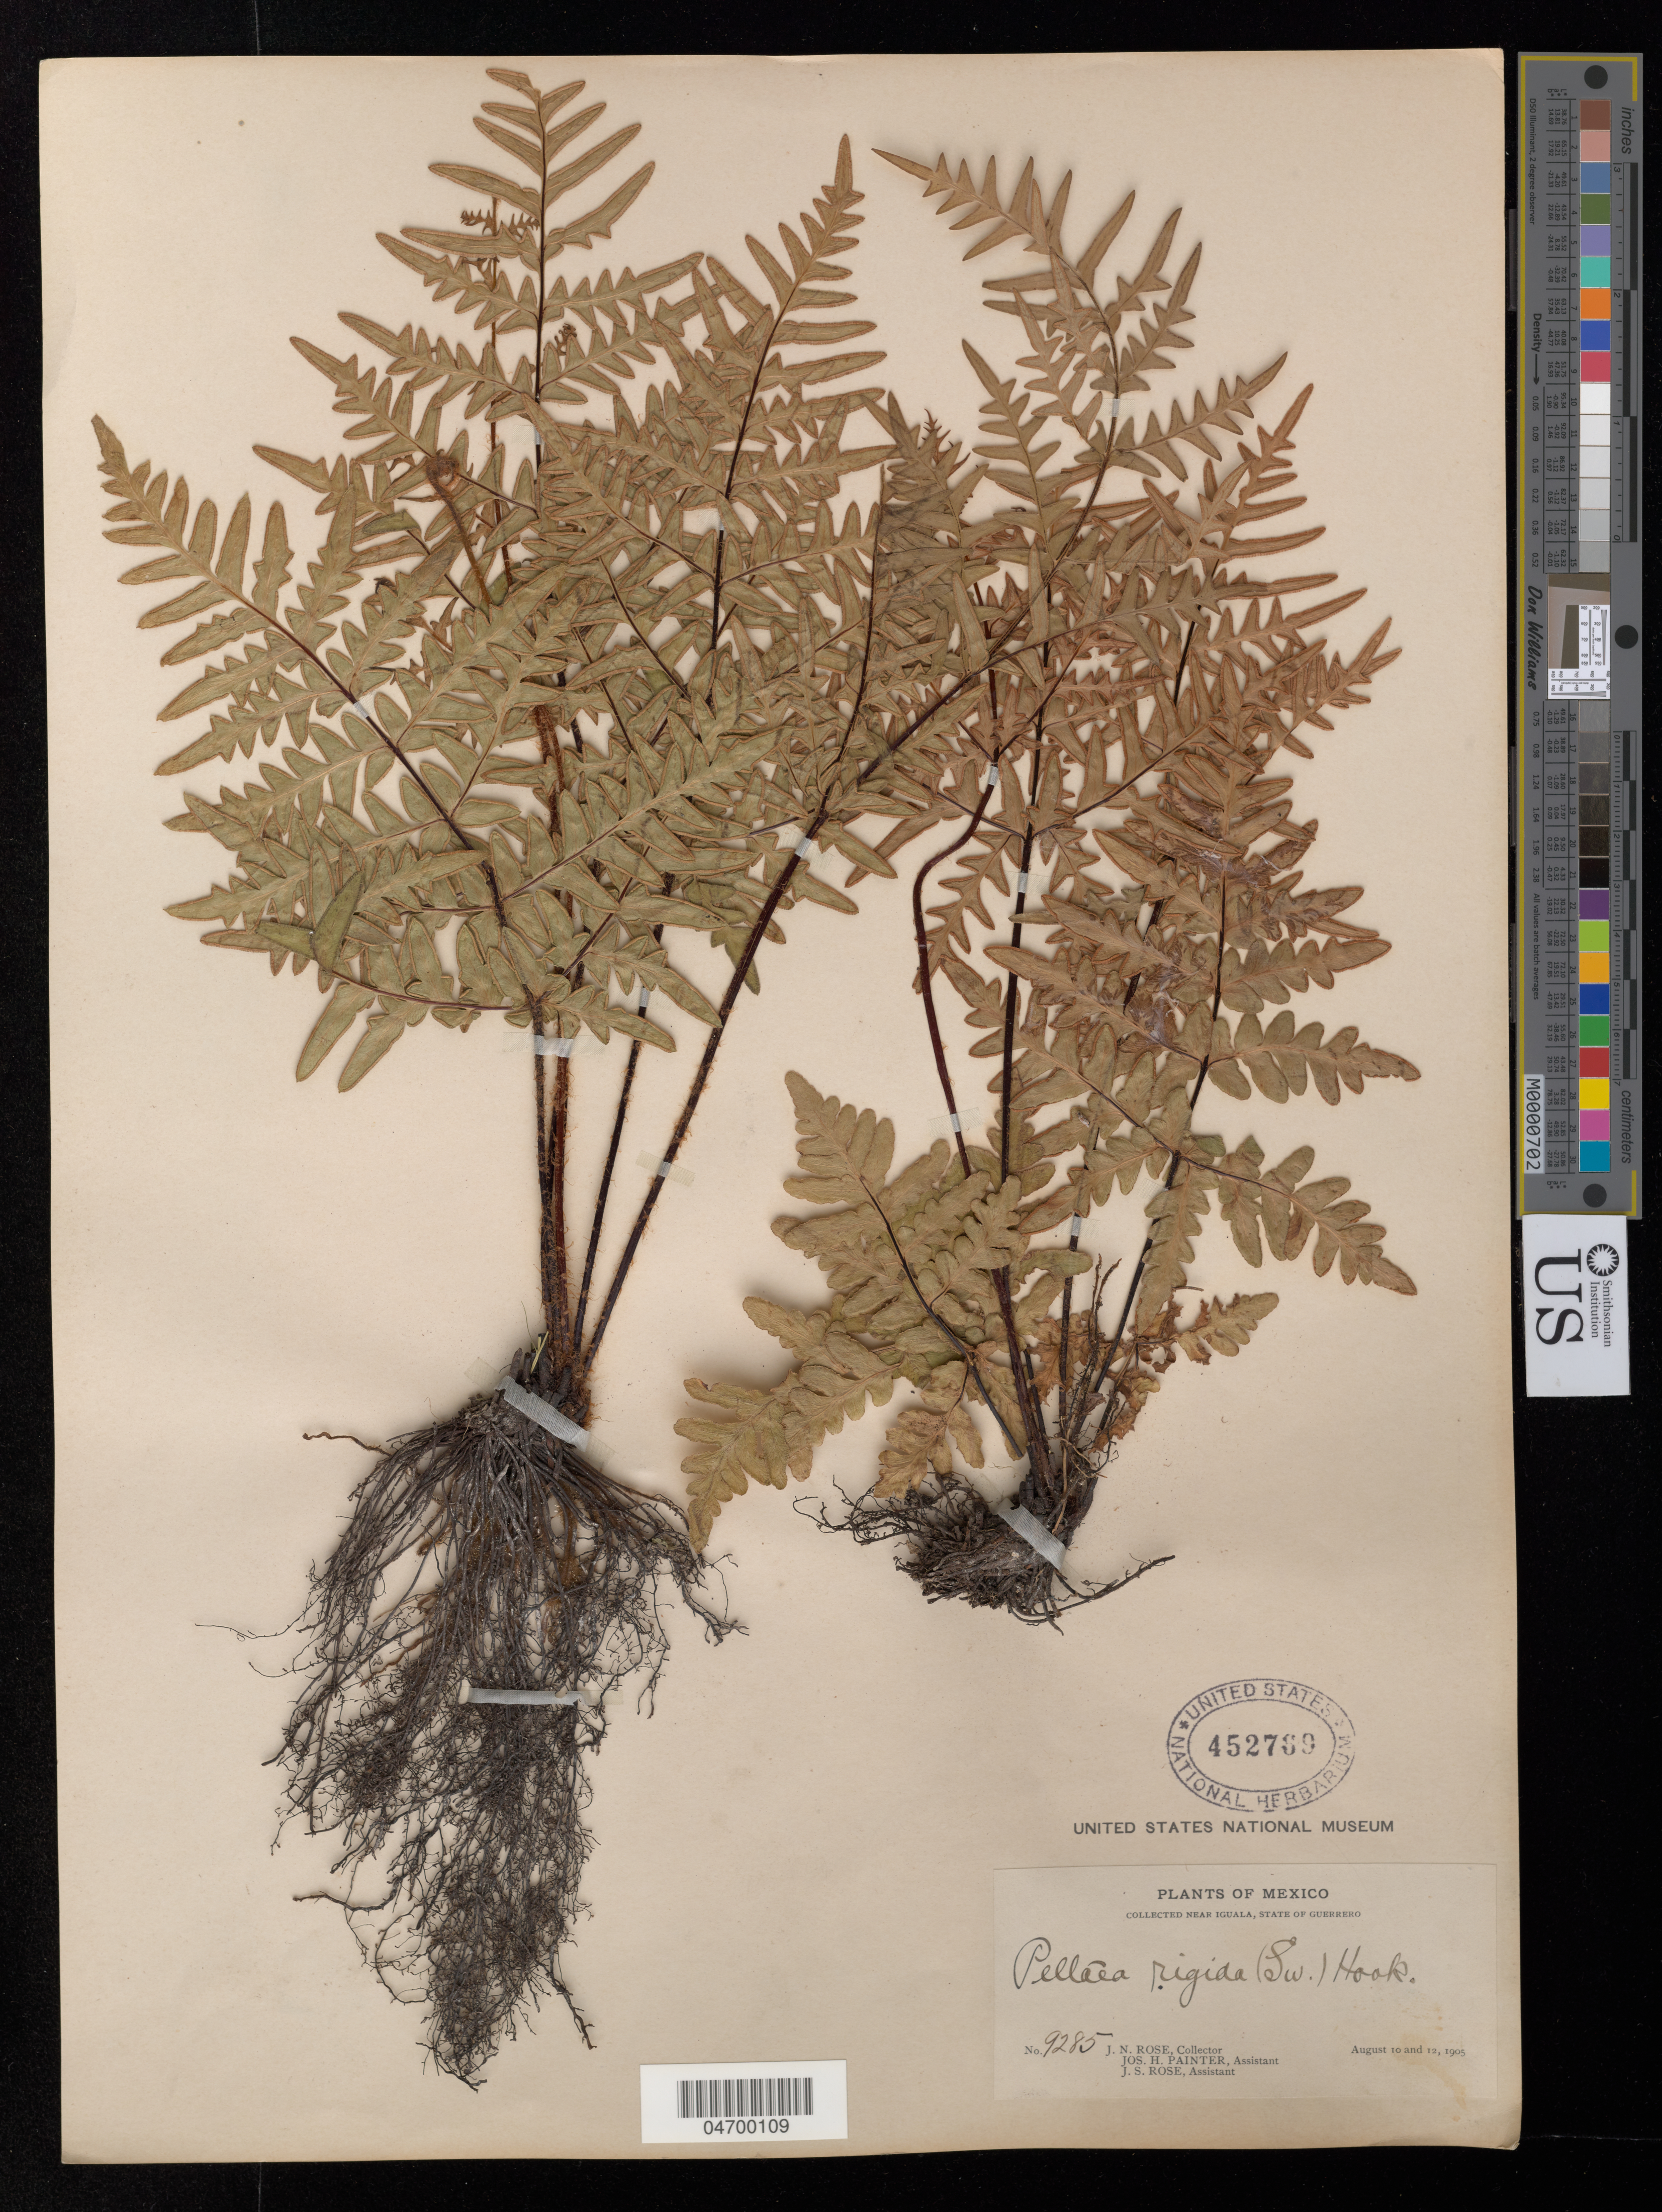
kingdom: Plantae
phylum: Tracheophyta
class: Polypodiopsida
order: Polypodiales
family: Pteridaceae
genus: Pellaea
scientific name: Pellaea rigida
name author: (Sw.) Hook. f.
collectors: J. N. Rose, J. H. Painter & J. S. Rose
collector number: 9285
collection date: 1905-08-10/1905-08-12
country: Mexico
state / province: Guerrero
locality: Near Iguala.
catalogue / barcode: US 452769